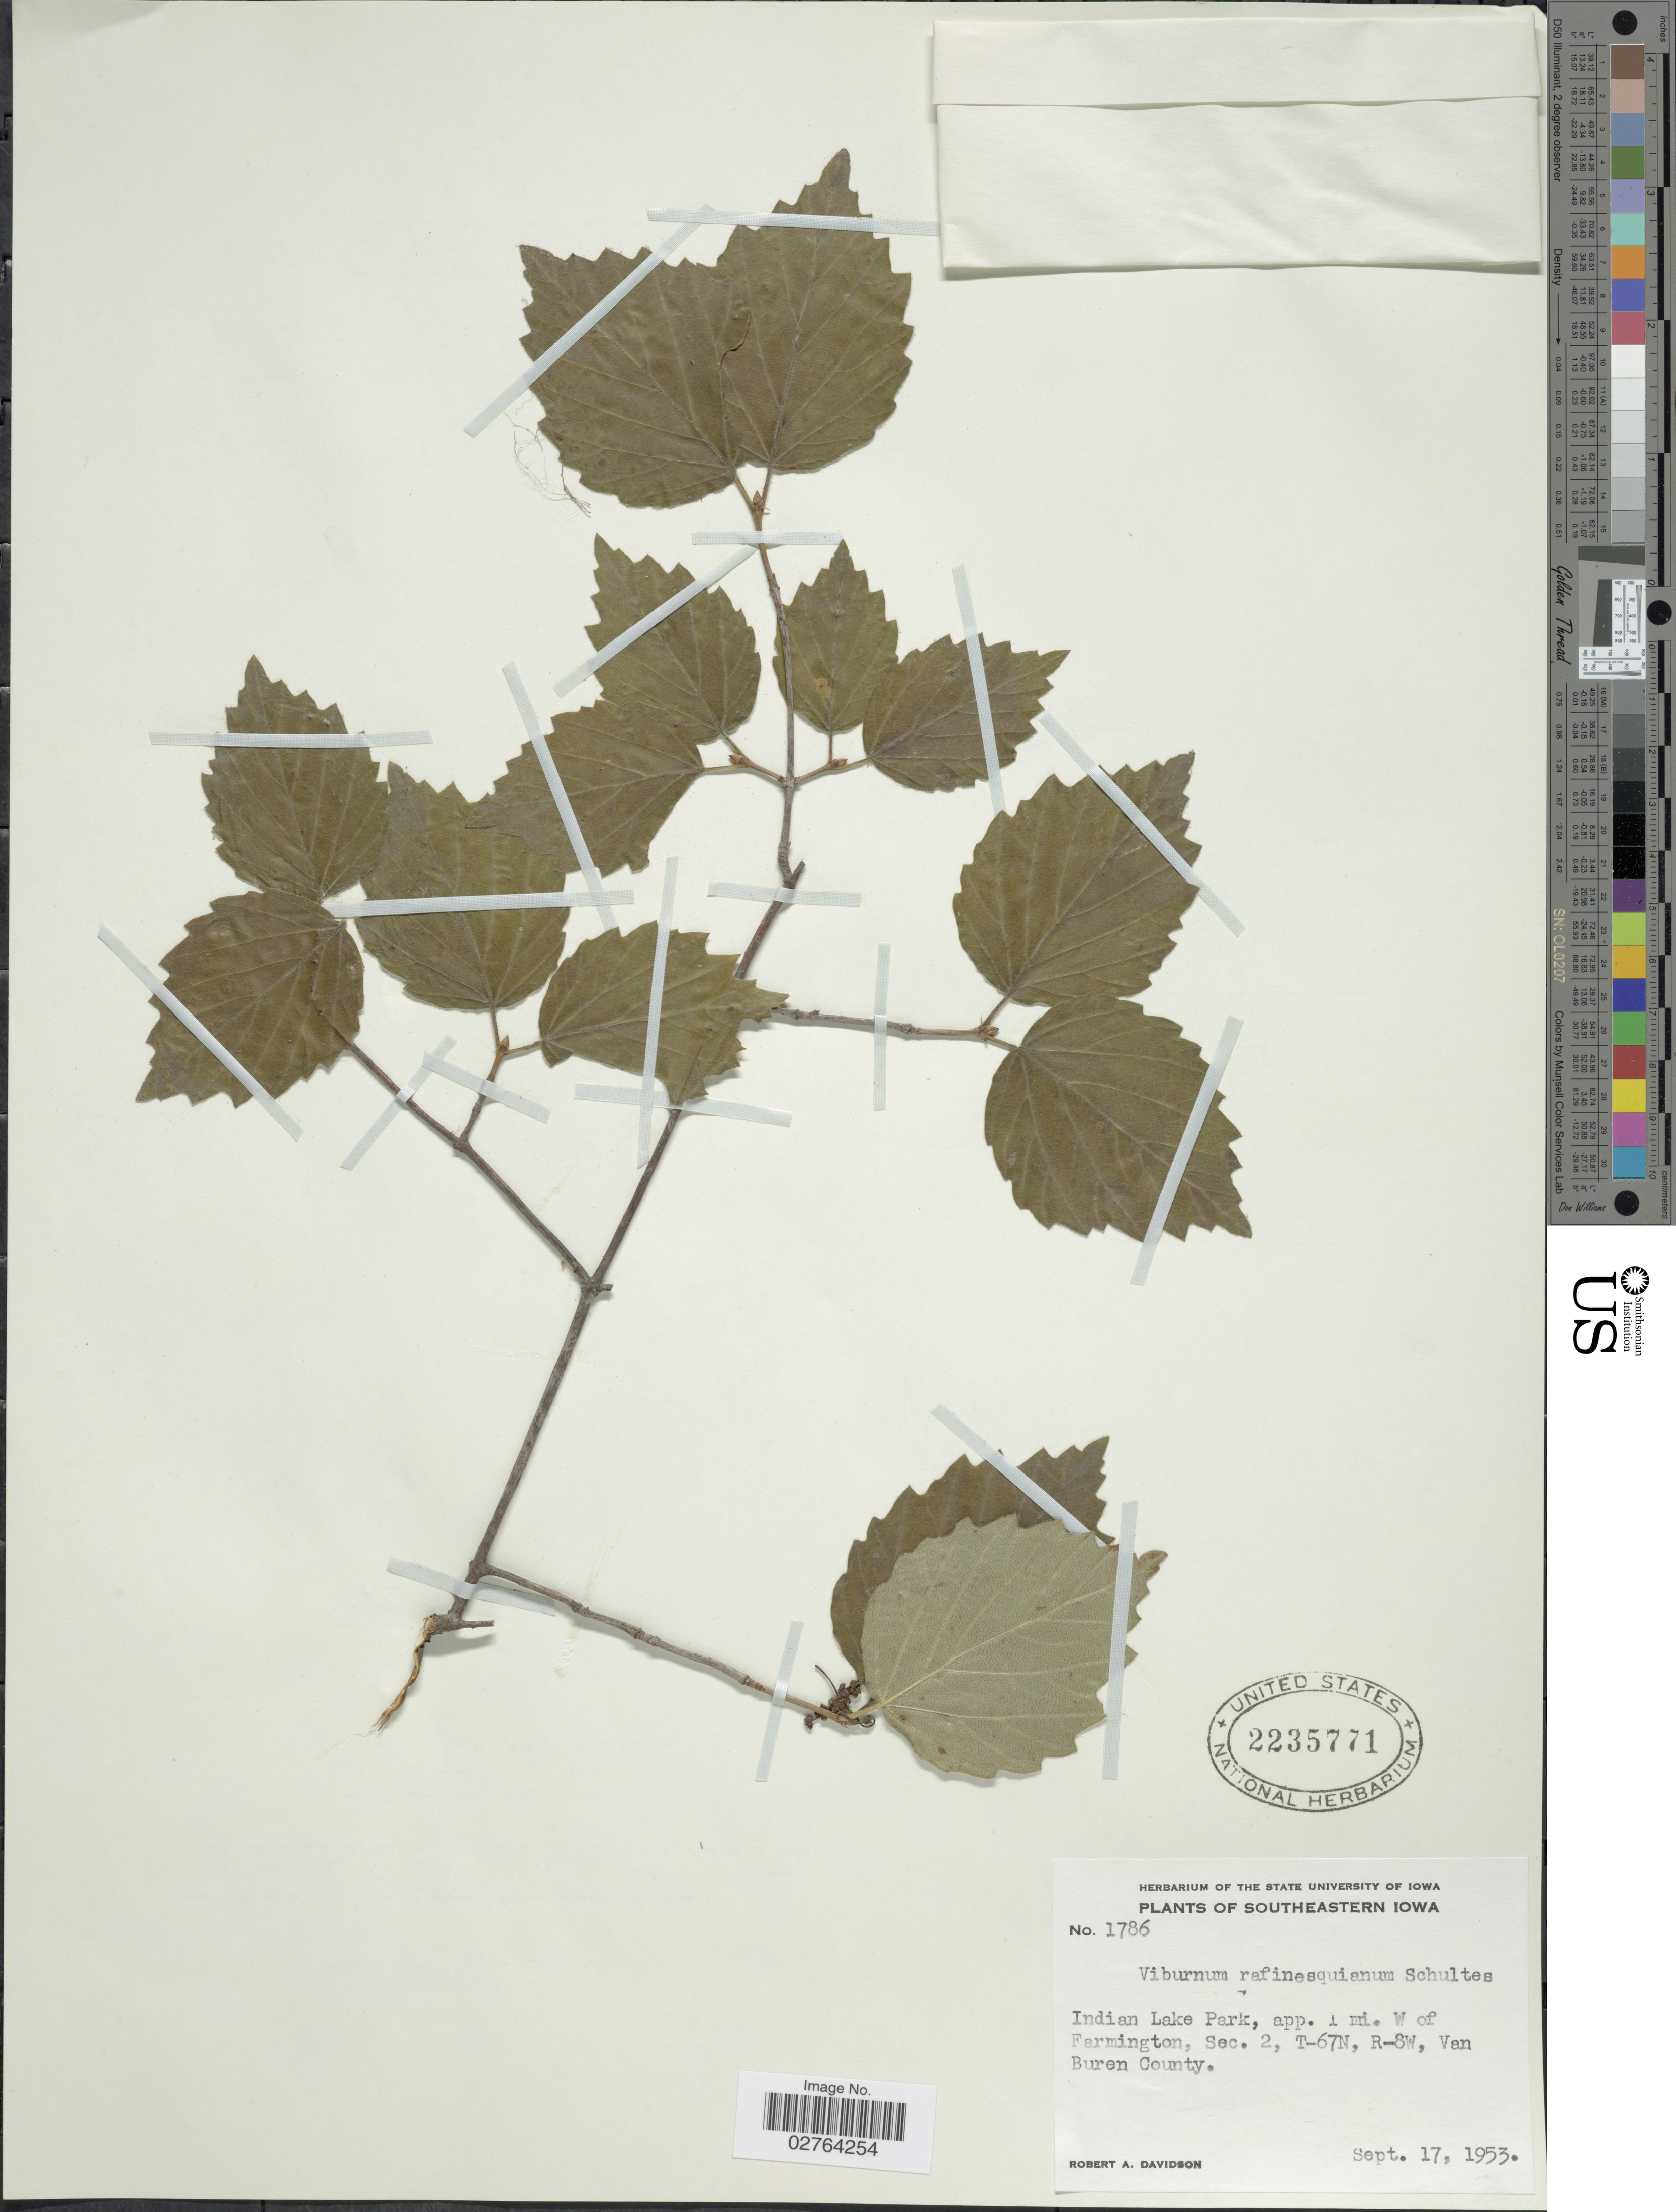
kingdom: Plantae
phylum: Tracheophyta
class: Magnoliopsida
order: Dipsacales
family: Viburnaceae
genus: Viburnum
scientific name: Viburnum rafinesqueanum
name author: Schult.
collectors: R. A. Davidson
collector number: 1786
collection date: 1953-09-17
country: United States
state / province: Iowa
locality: Southeastern Iowa. Indian Lake Park, app. 1 mi. W of Farmington, Sec. 2, T-67N, R-8W, Van Buren County.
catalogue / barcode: US 2235771